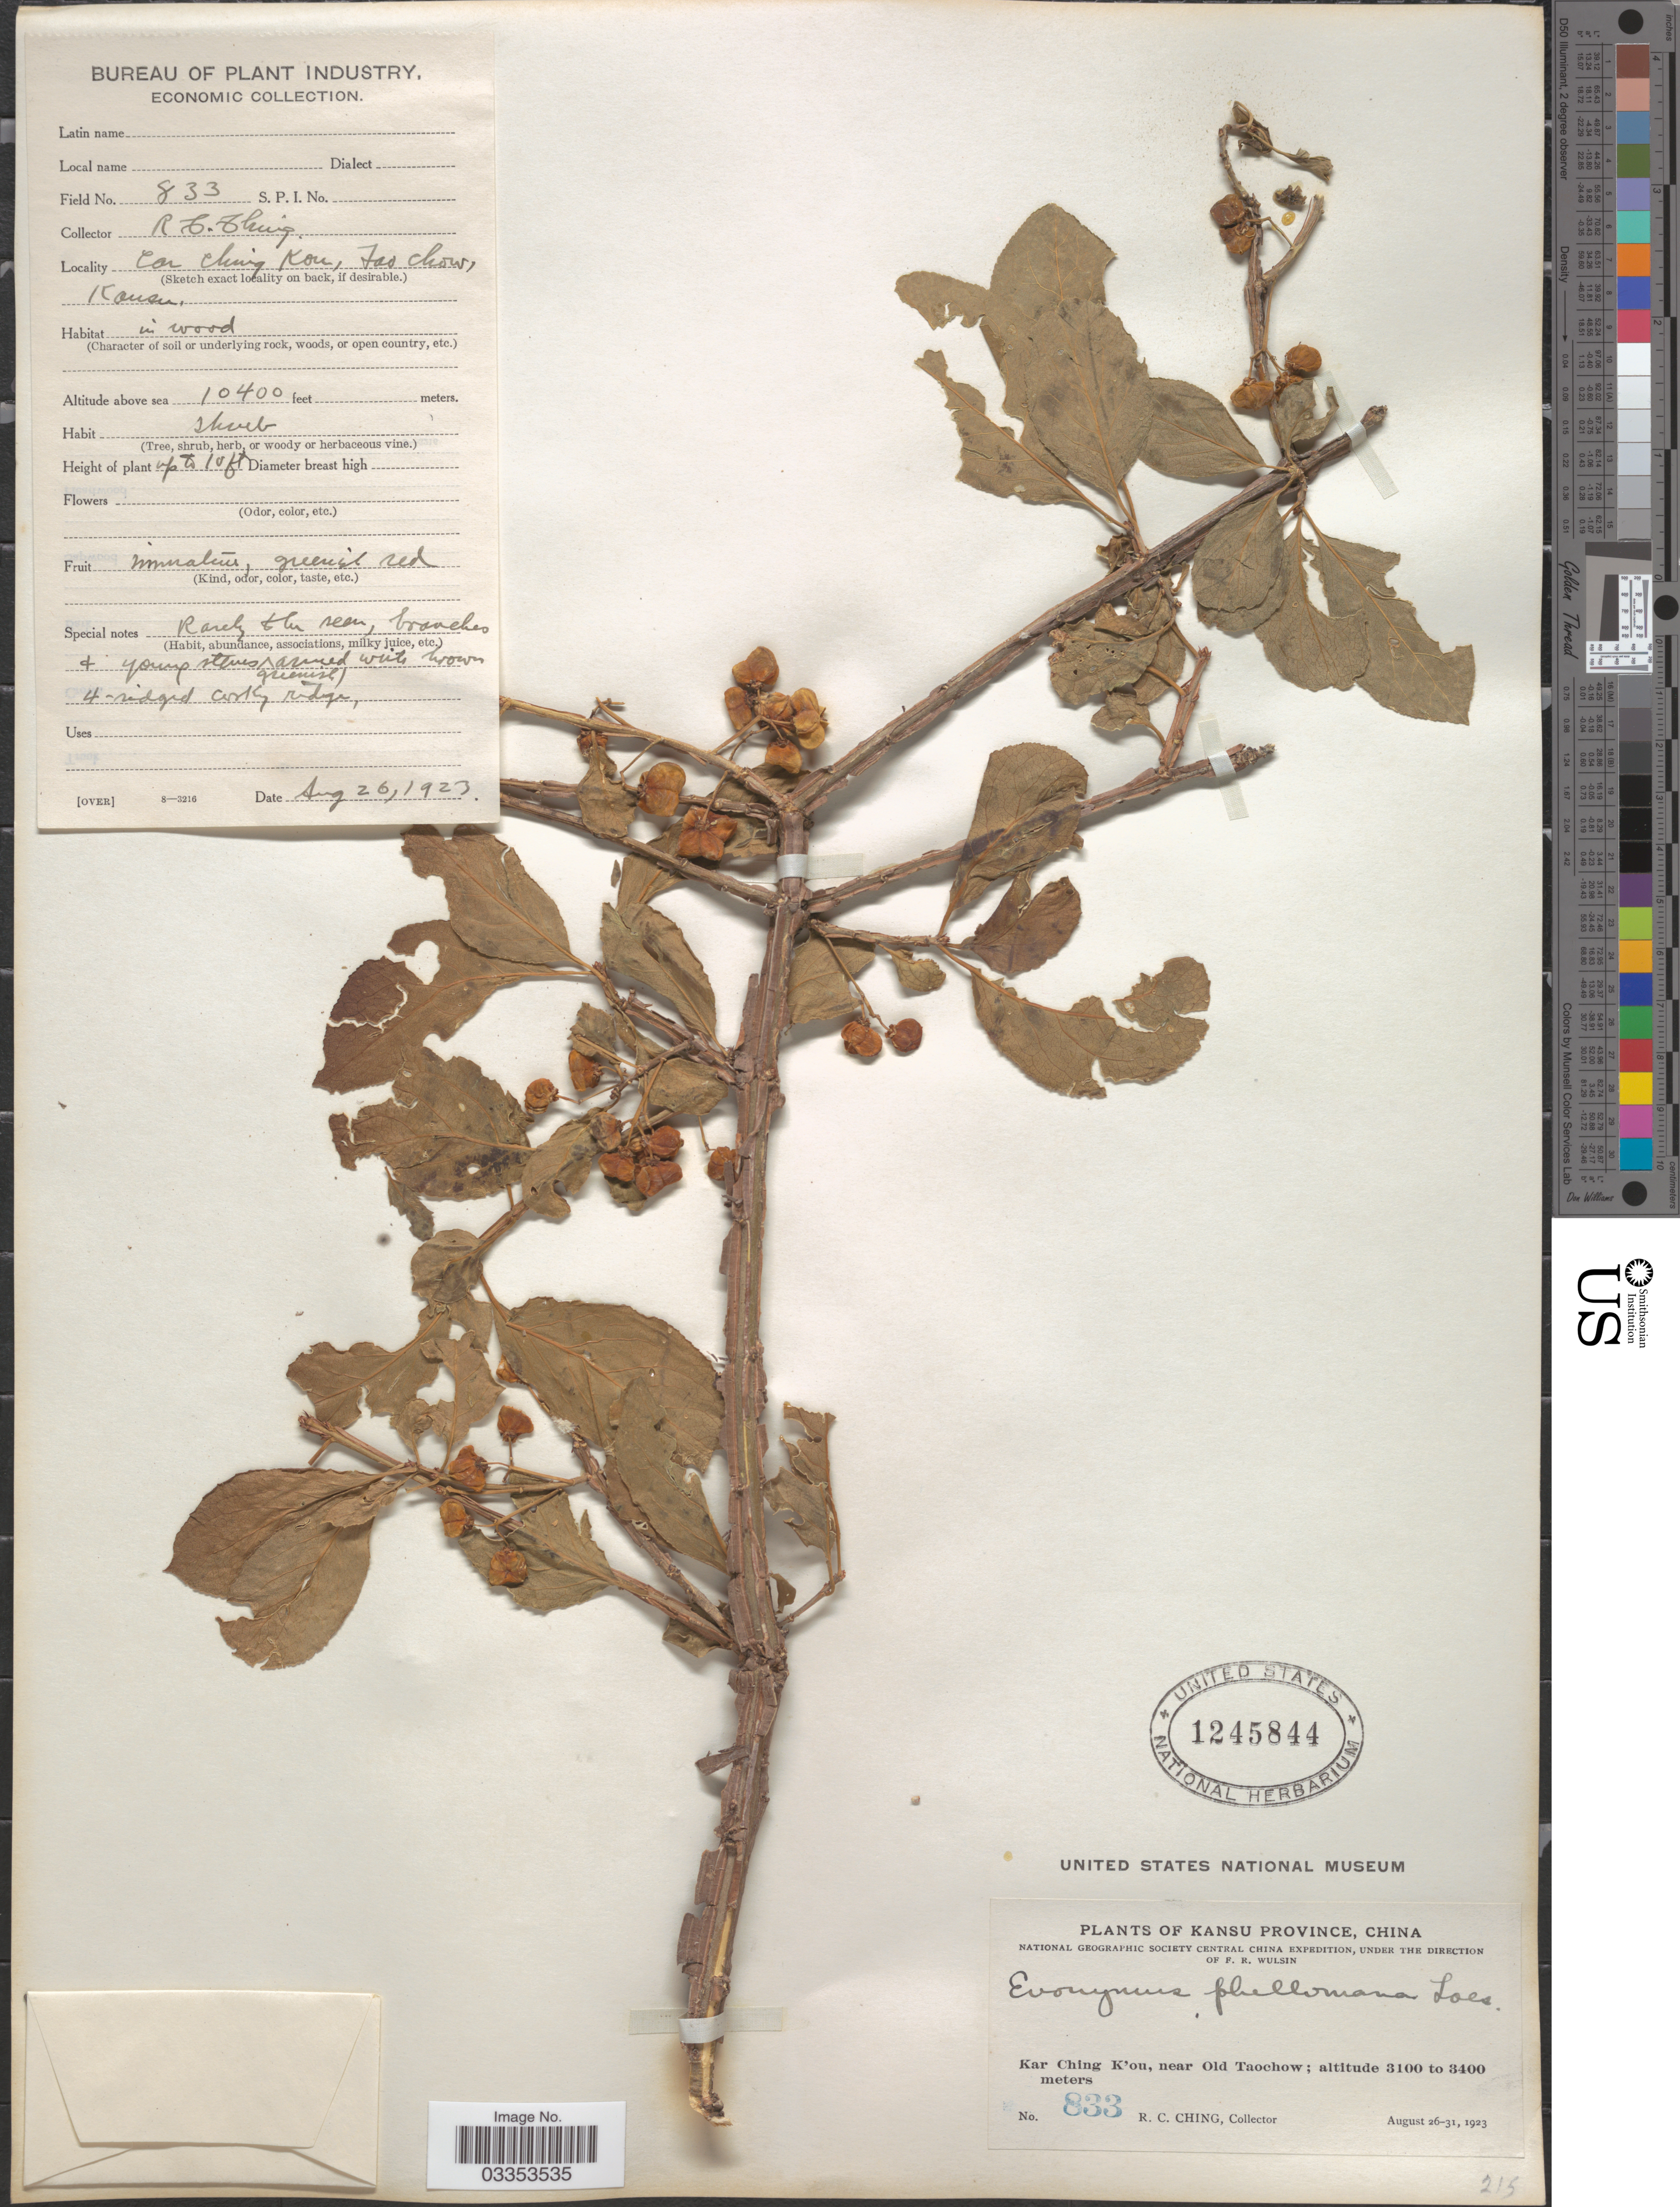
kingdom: Plantae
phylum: Tracheophyta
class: Magnoliopsida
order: Celastrales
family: Celastraceae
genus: Euonymus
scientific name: Euonymus phellomana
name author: Loes. ex Diels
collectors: R. C. Ching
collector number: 833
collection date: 1923-08-26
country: China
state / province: Gansu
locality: Kansu Province. Kar Ching K'ou, near Old Taochow.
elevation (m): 3170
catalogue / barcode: US 1245844